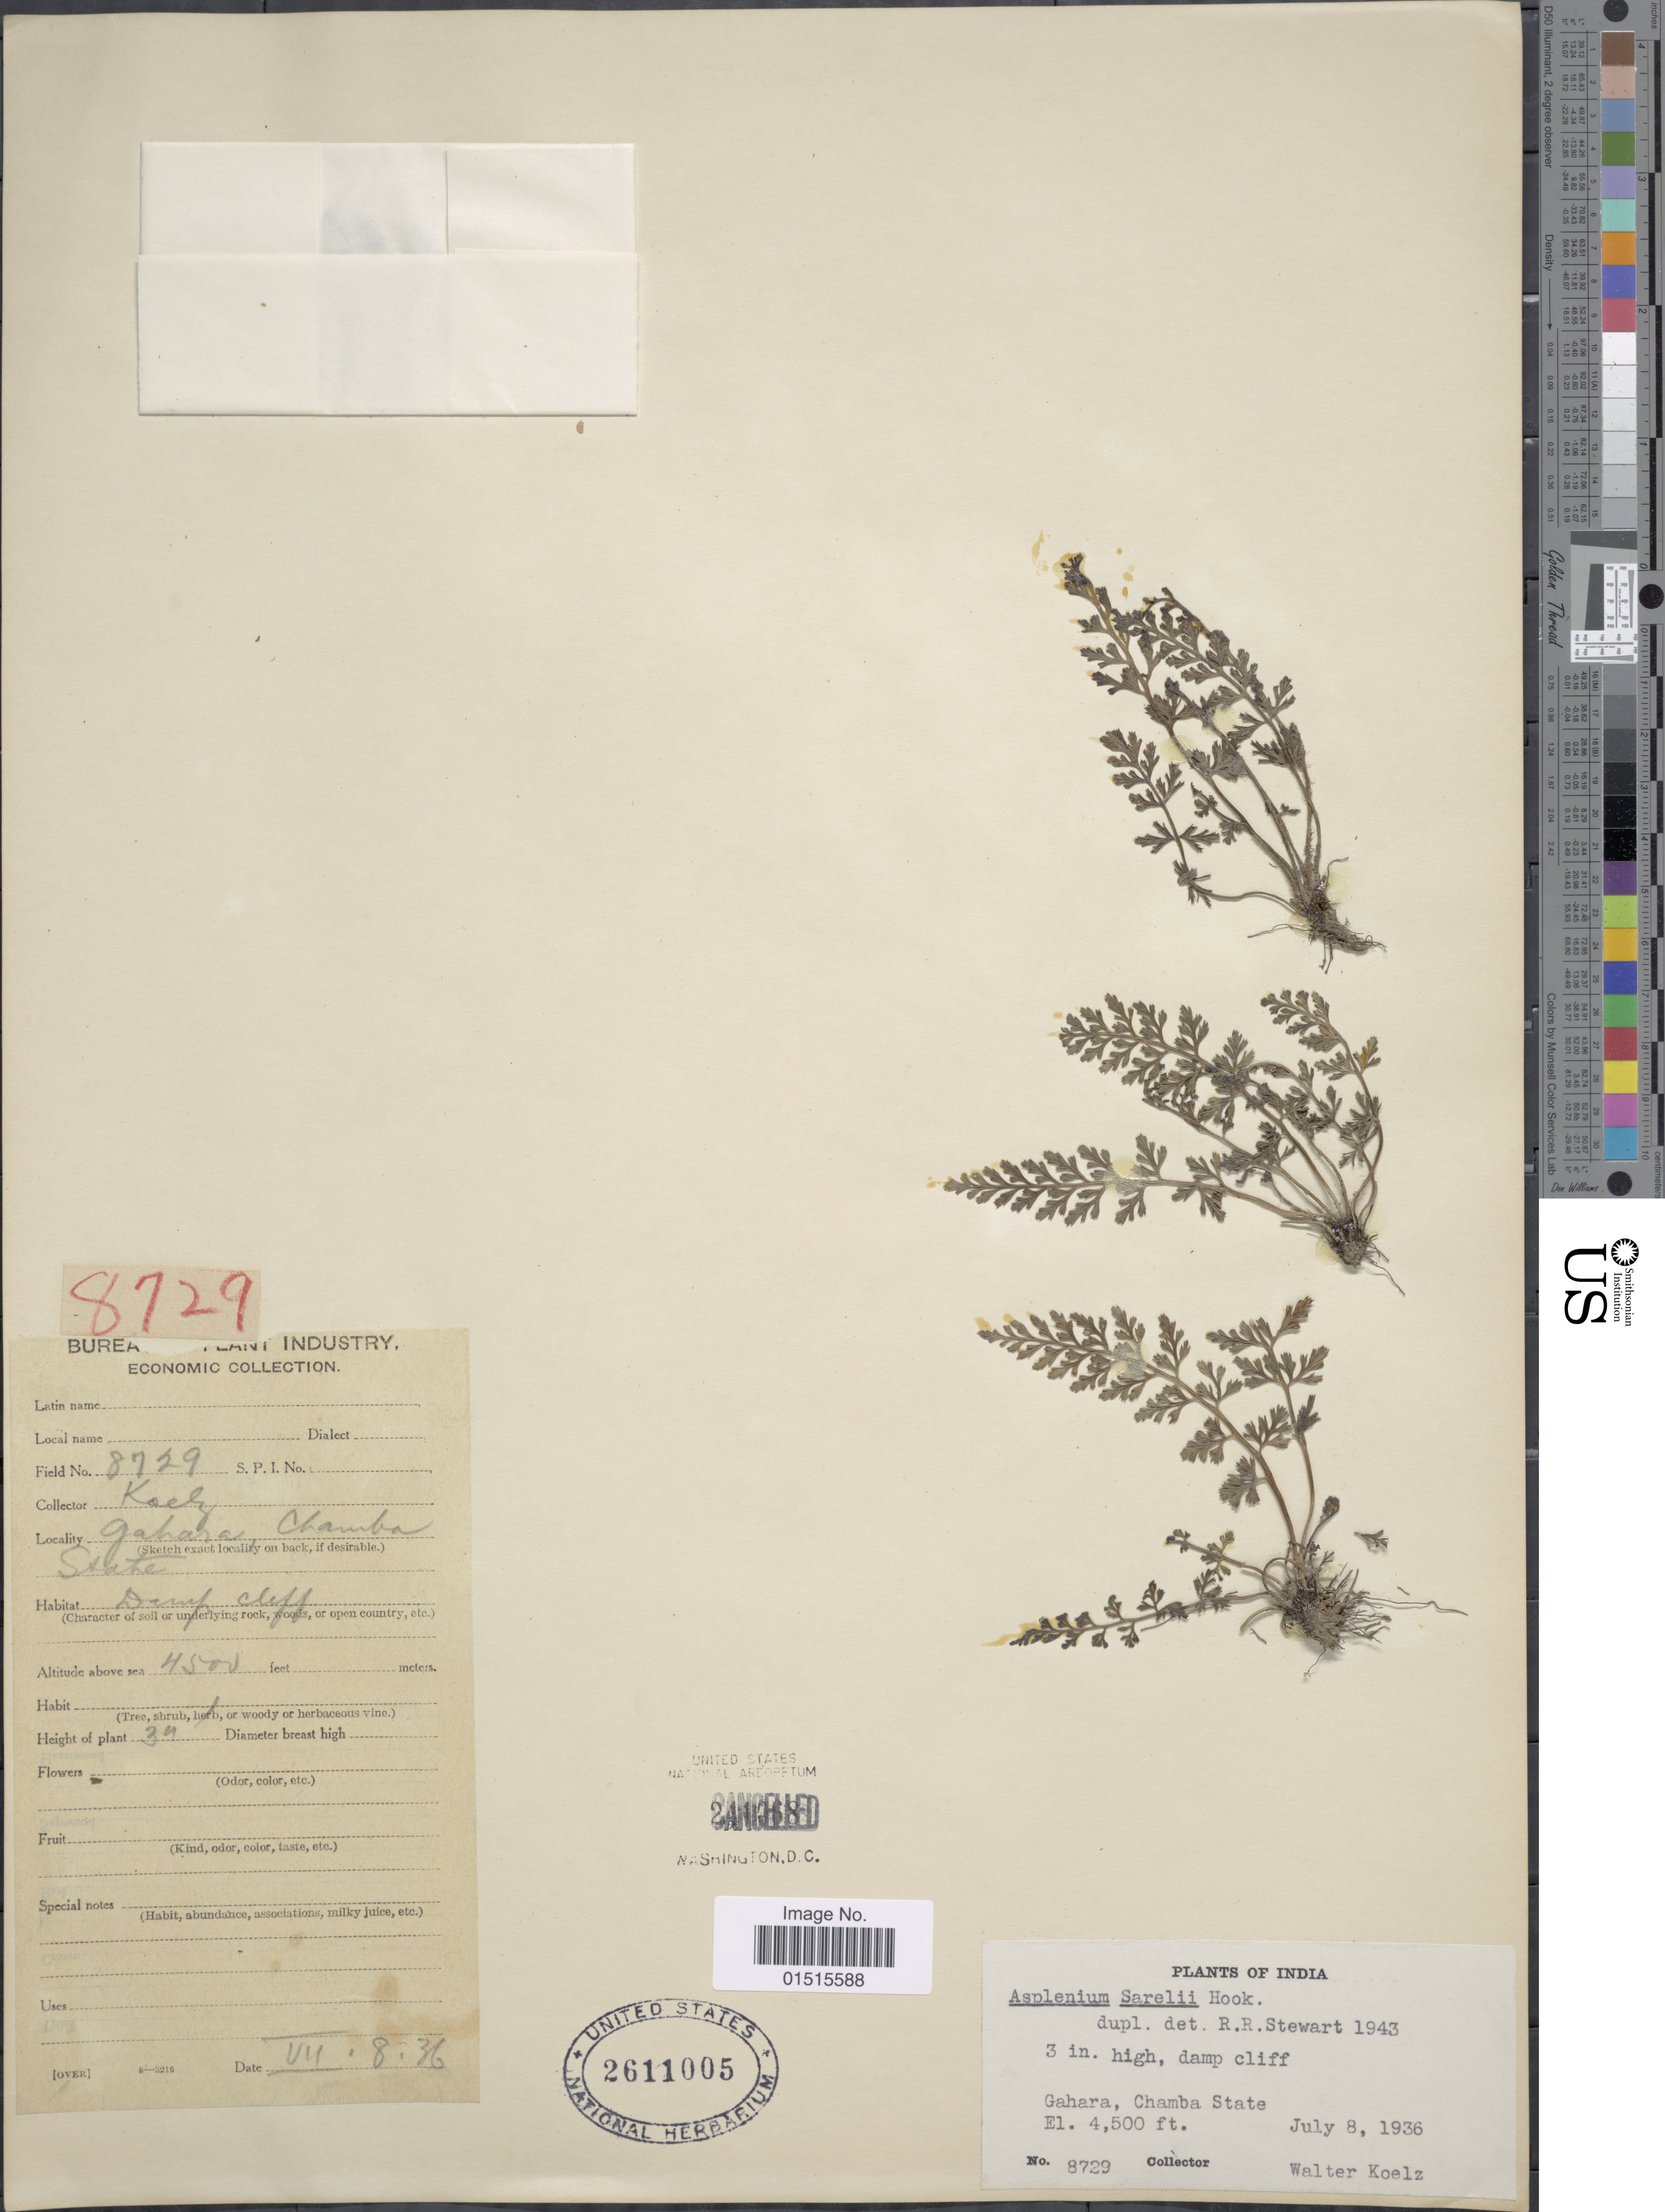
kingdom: Plantae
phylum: Tracheophyta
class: Polypodiopsida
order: Polypodiales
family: Aspleniaceae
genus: Asplenium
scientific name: Asplenium sarelii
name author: Hook.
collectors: W. N. Koelz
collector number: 8729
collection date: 1936-07-08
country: India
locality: Gahara, Chamba State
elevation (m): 1372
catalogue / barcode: US 2611005